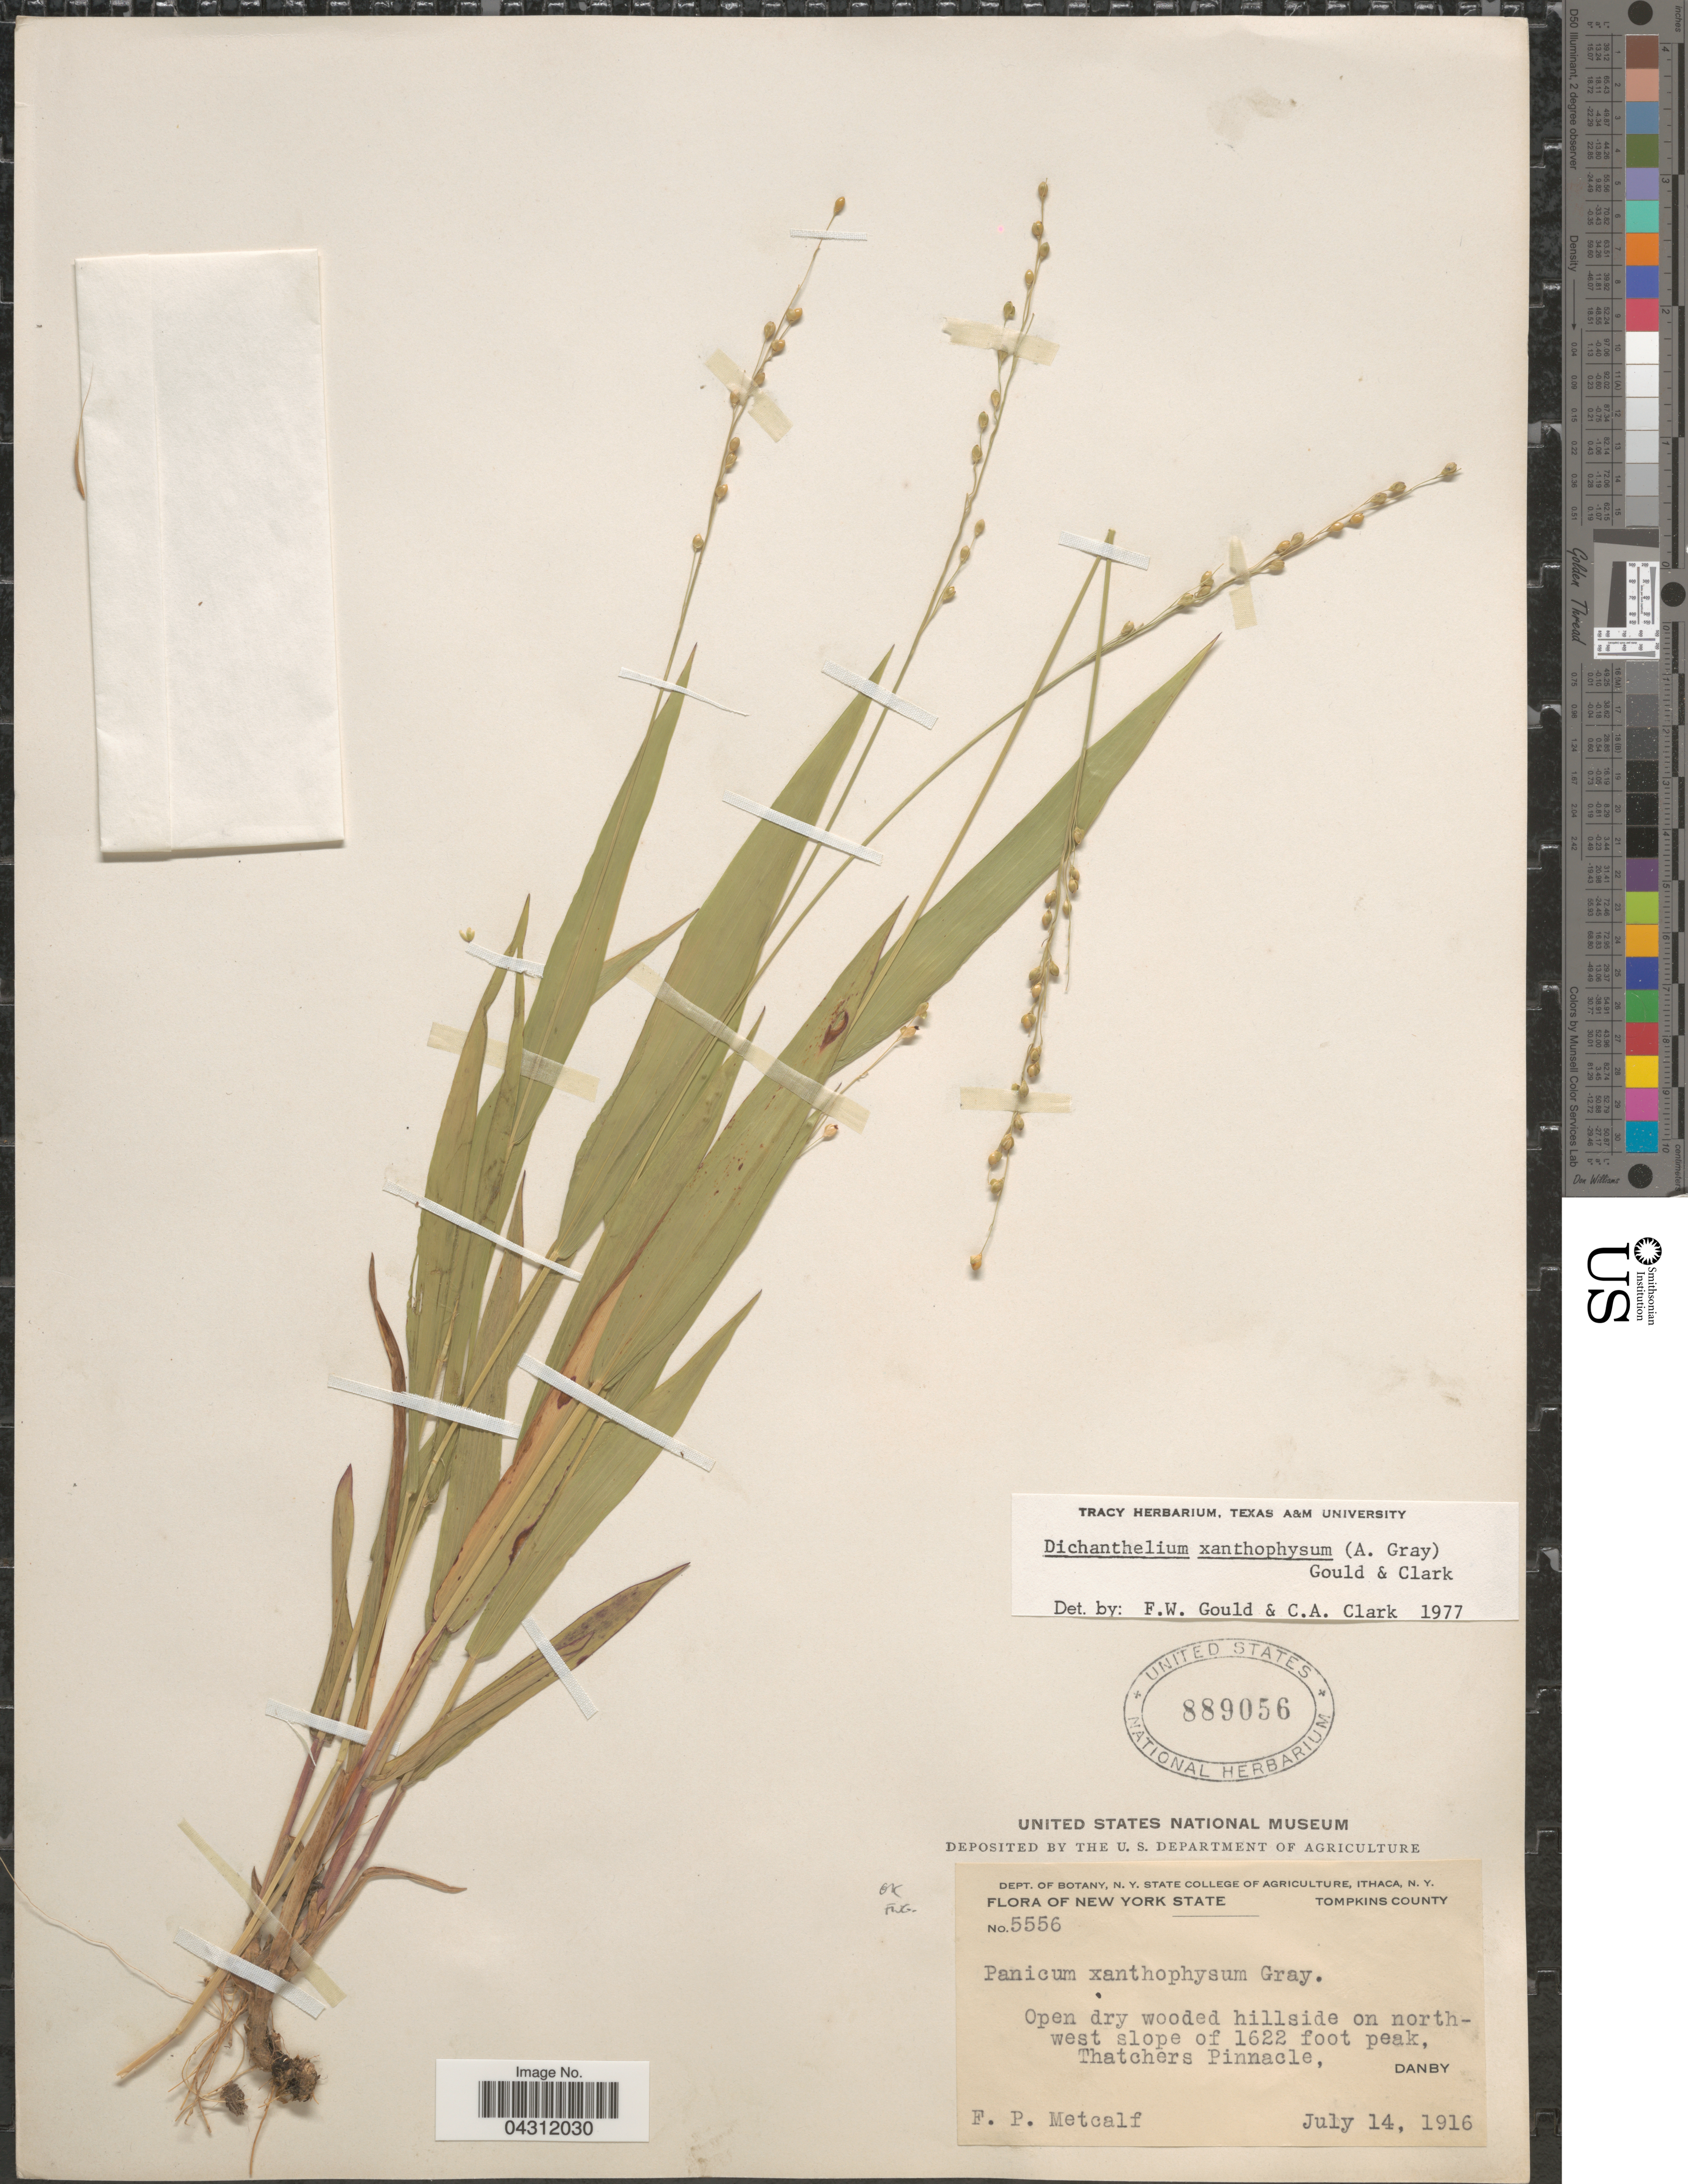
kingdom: Plantae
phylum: Tracheophyta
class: Liliopsida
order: Poales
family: Poaceae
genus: Dichanthelium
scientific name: Dichanthelium xanthophysum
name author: (A. Gray) Freckmann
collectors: F. Metcalf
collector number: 556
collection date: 1916-07-14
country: United States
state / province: New York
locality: Tompkins County. Open dry wooded hillside on northwest slope of 1622 foot peak, Thatchers Pinnacle, Danby.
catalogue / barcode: US 889056